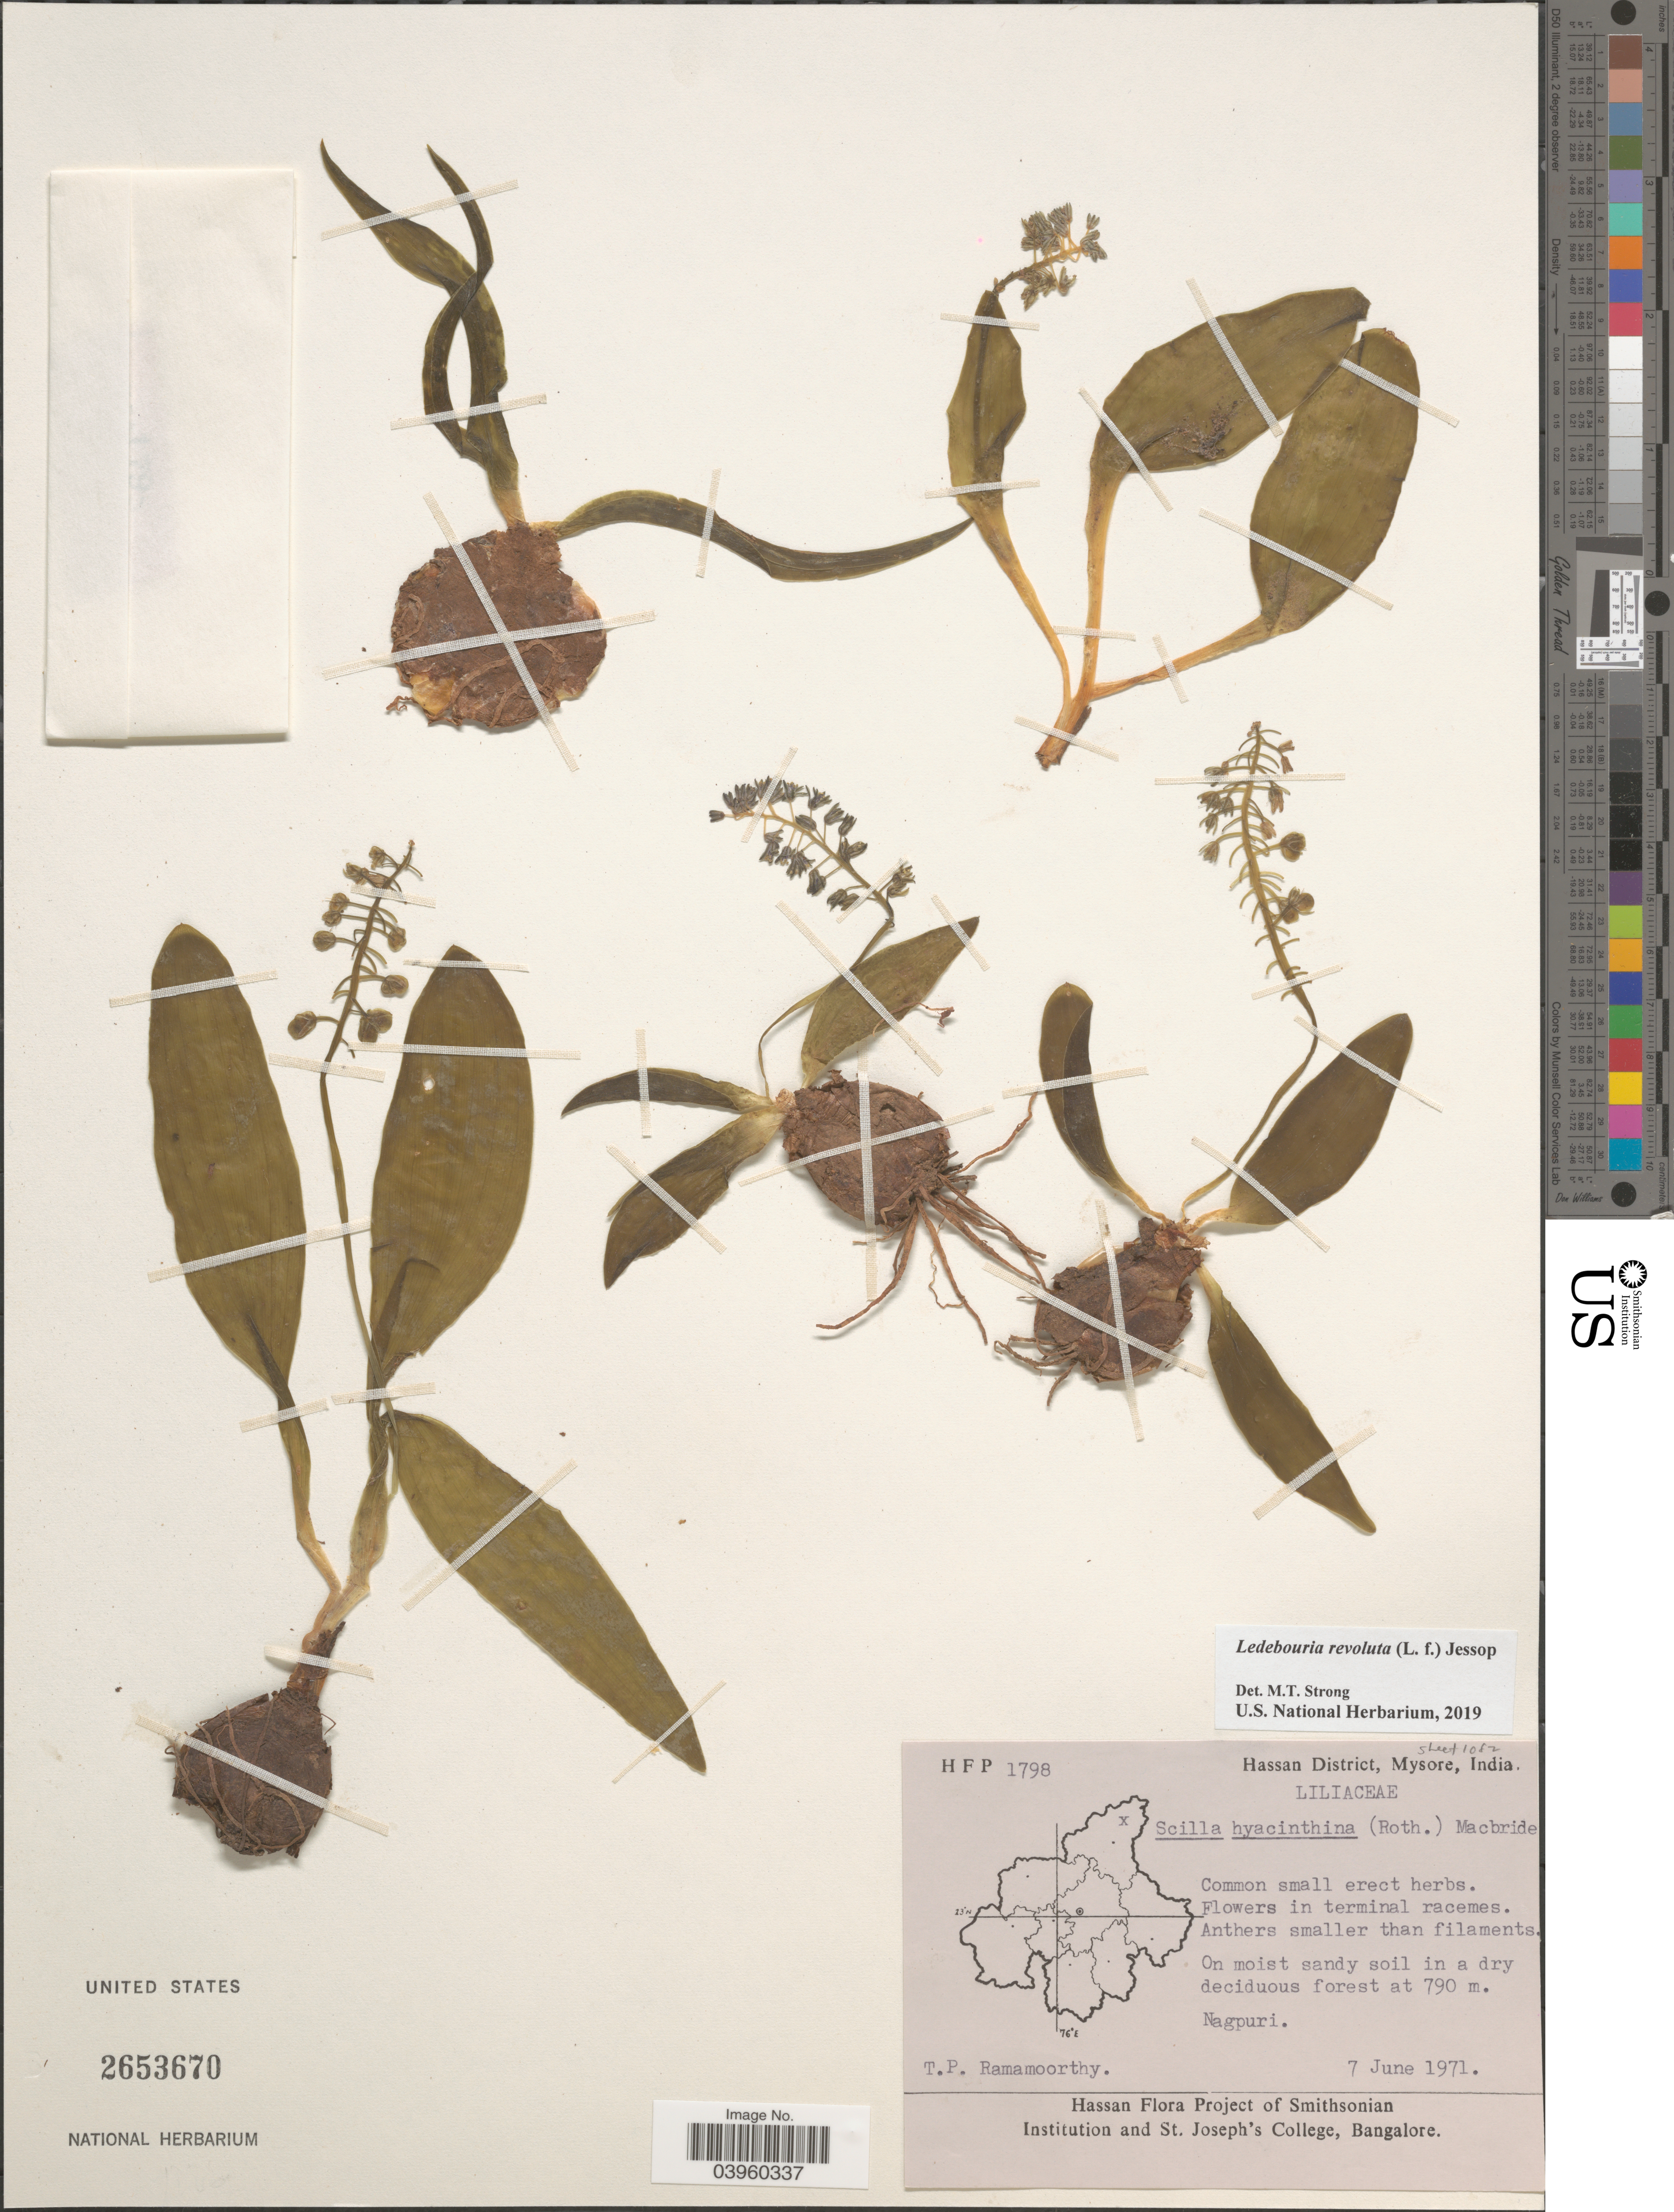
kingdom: Plantae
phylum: Tracheophyta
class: Liliopsida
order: Asparagales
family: Asparagaceae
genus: Ledebouria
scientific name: Ledebouria revoluta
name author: (L. f.) Jessop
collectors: T. P. Ramamoorthy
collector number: H F P 1798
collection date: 1971-06-07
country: India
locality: Hassan District, Mysore. Nagpuri.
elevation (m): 790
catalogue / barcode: US 2653670